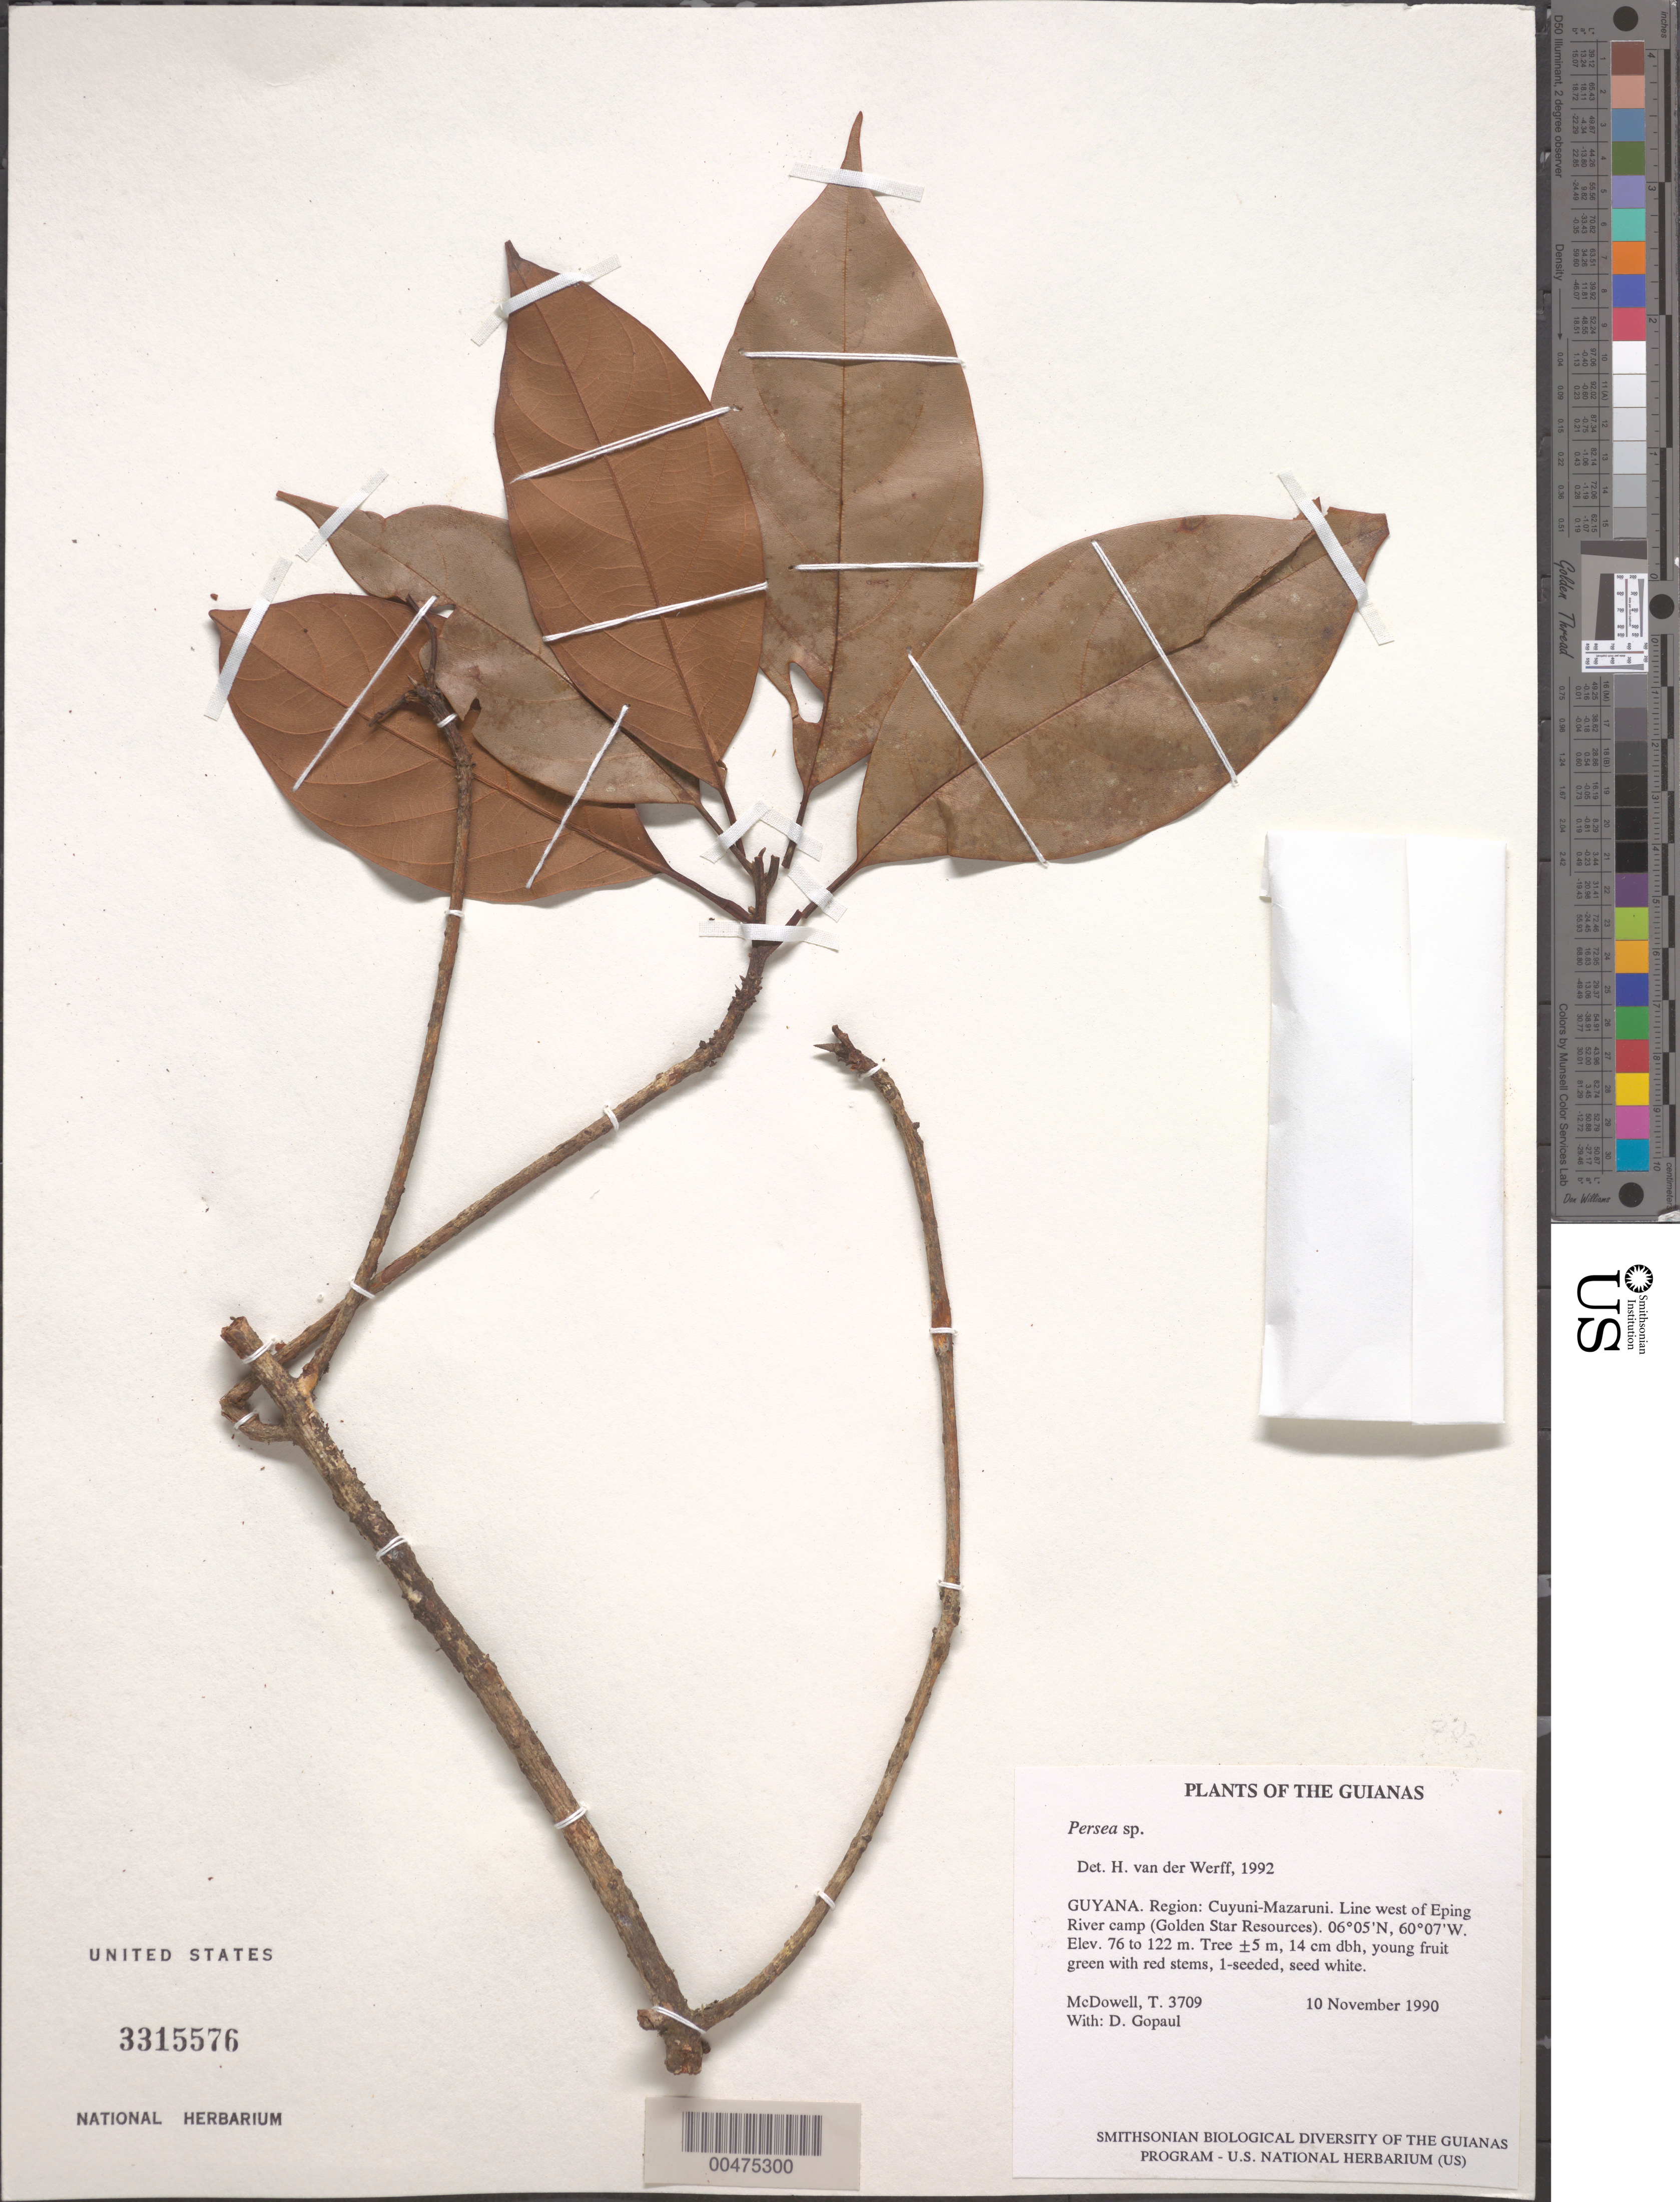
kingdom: Plantae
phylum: Tracheophyta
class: Magnoliopsida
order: Laurales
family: Lauraceae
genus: Persea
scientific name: Persea sp.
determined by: van der Werff, H., (MO), Missouri Botanical Garden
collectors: T. McDowell & D. Gopaul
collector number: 3709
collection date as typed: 10 November 1990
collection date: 1990-11-10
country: Guyana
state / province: Cuyuni-Mazaruni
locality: Line west of Eping River camp (Golden Star Resources)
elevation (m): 76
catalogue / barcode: US 3315576